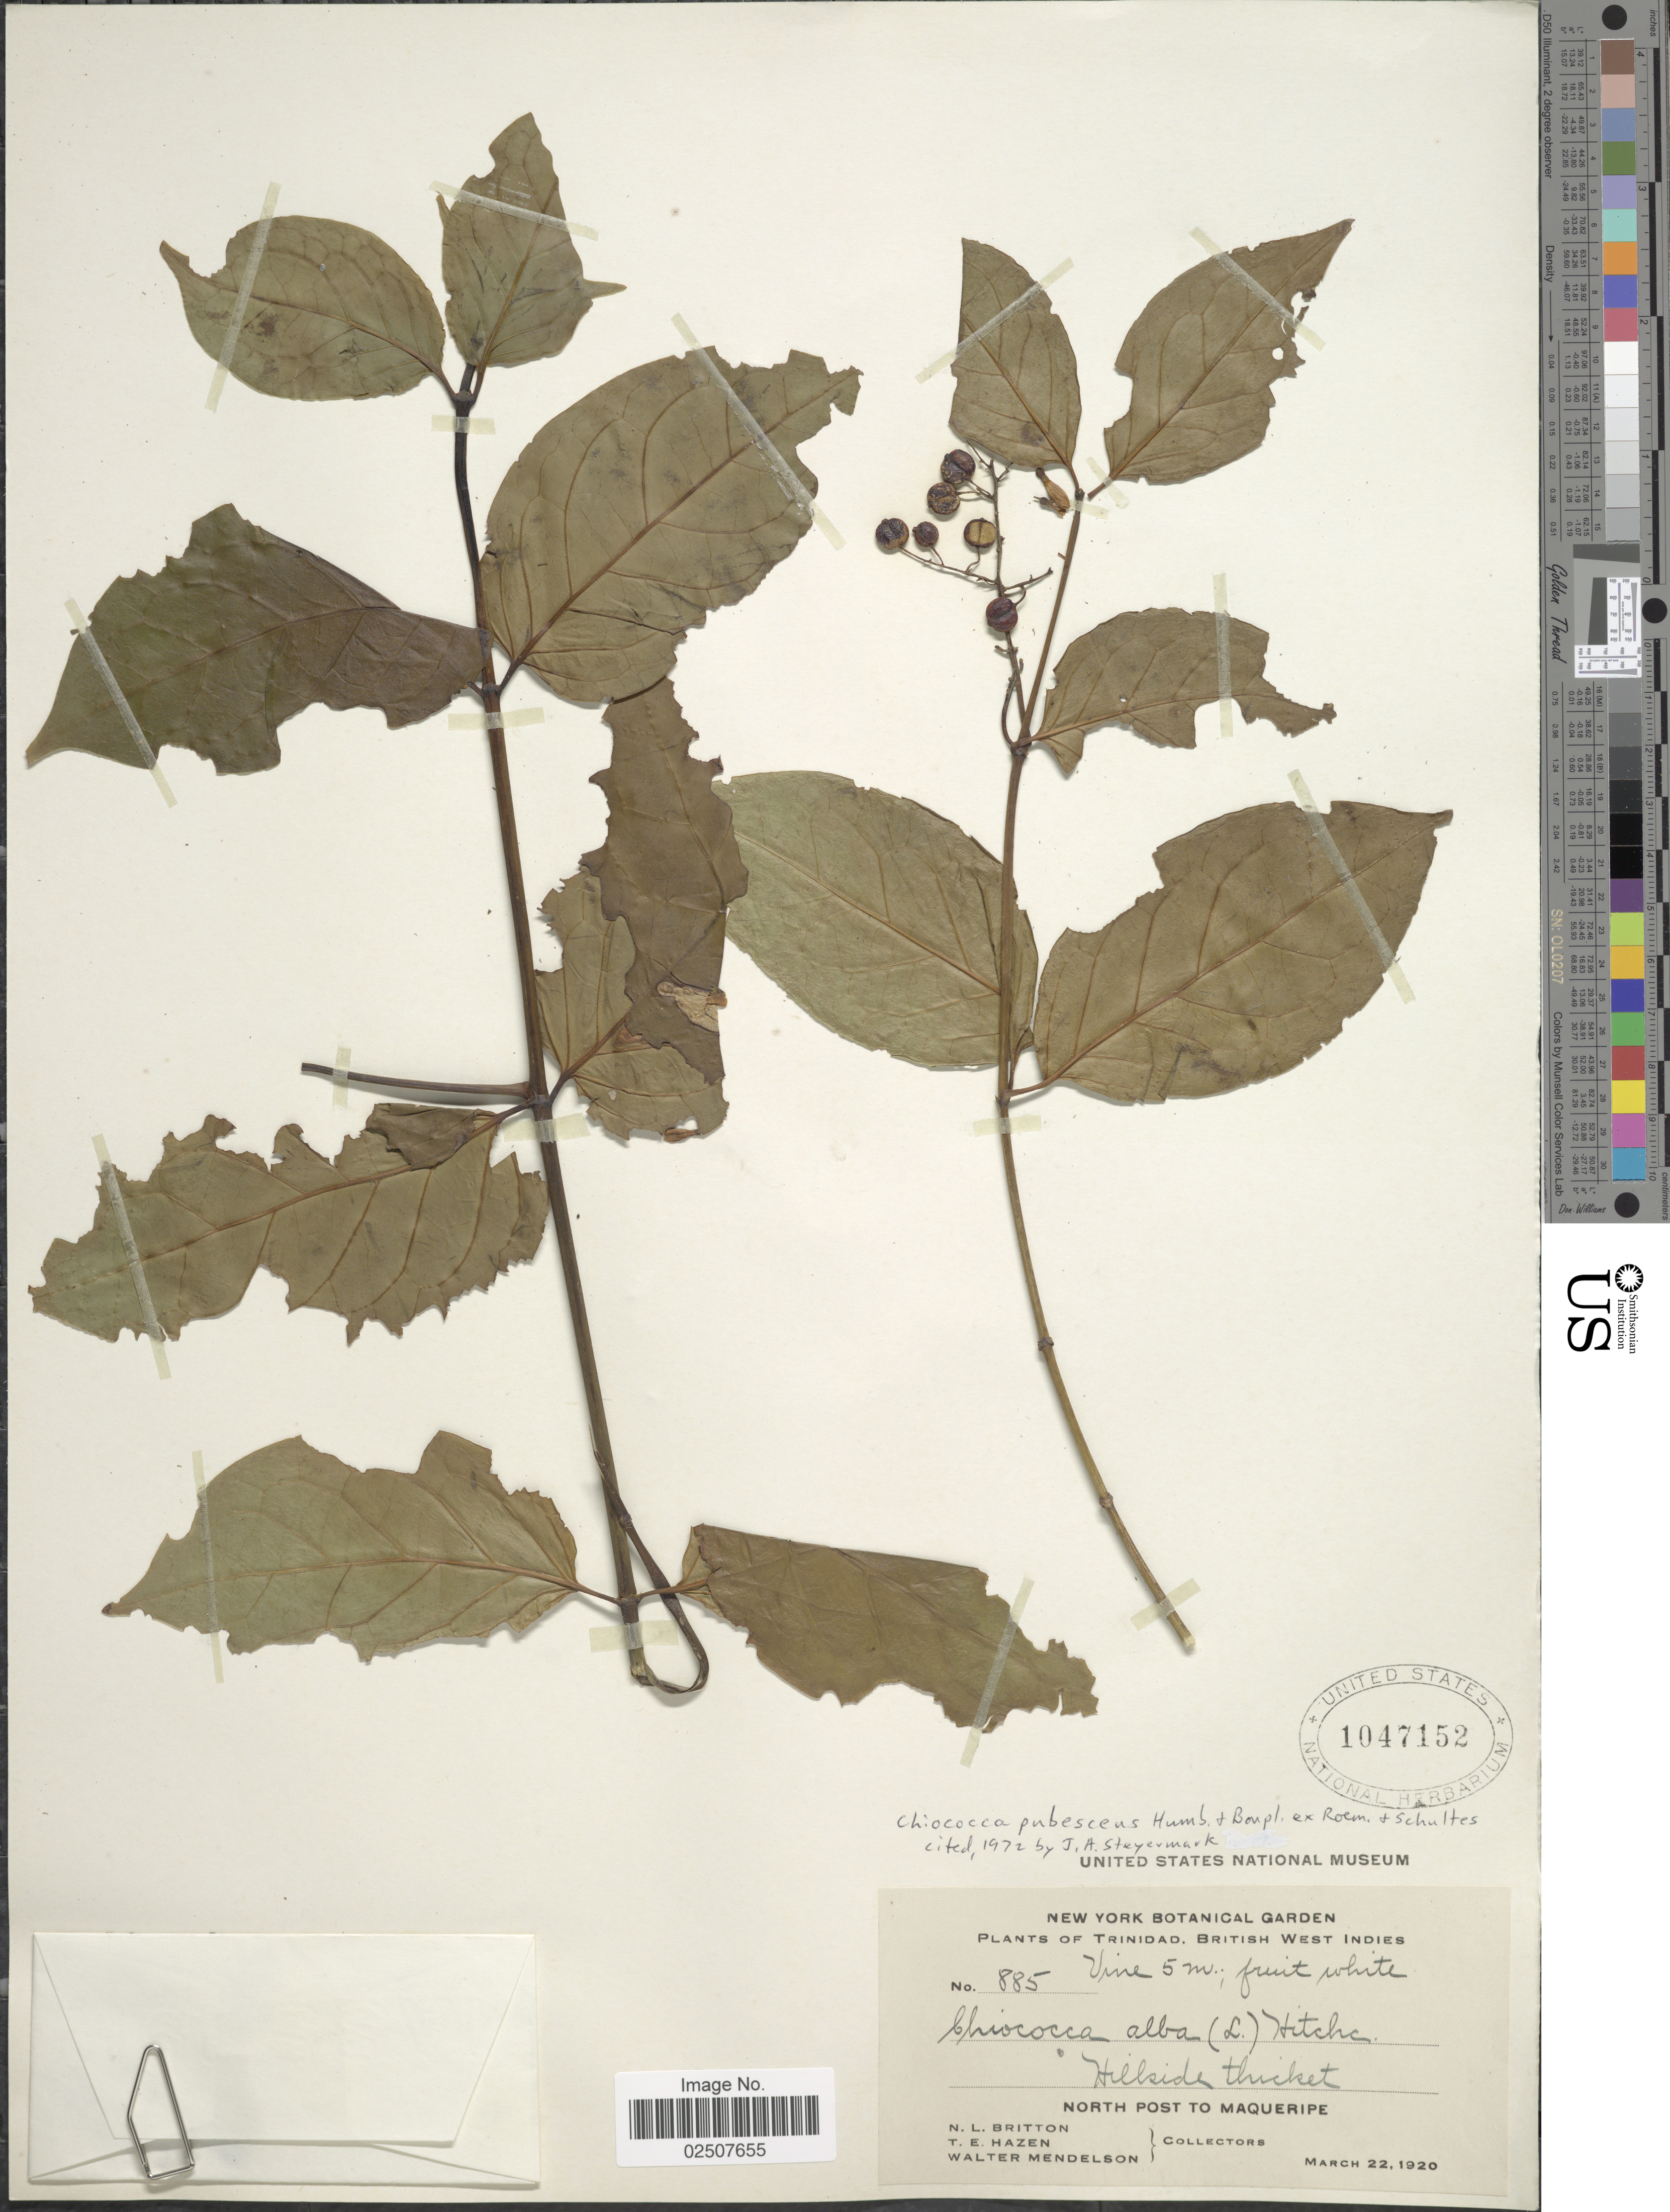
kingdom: Plantae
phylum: Tracheophyta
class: Magnoliopsida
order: Gentianales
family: Rubiaceae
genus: Chiococca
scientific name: Chiococca pubescens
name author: Humb. & Bonpl. ex Roem. & Schult.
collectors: N. Britton, T. E. Hazen & W. Mendelson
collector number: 885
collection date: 1920-03-22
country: Trinidad and Tobago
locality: Trinidad, British West Indies, Hillside thicket, North Post to Maqueripe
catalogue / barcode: US 1047152